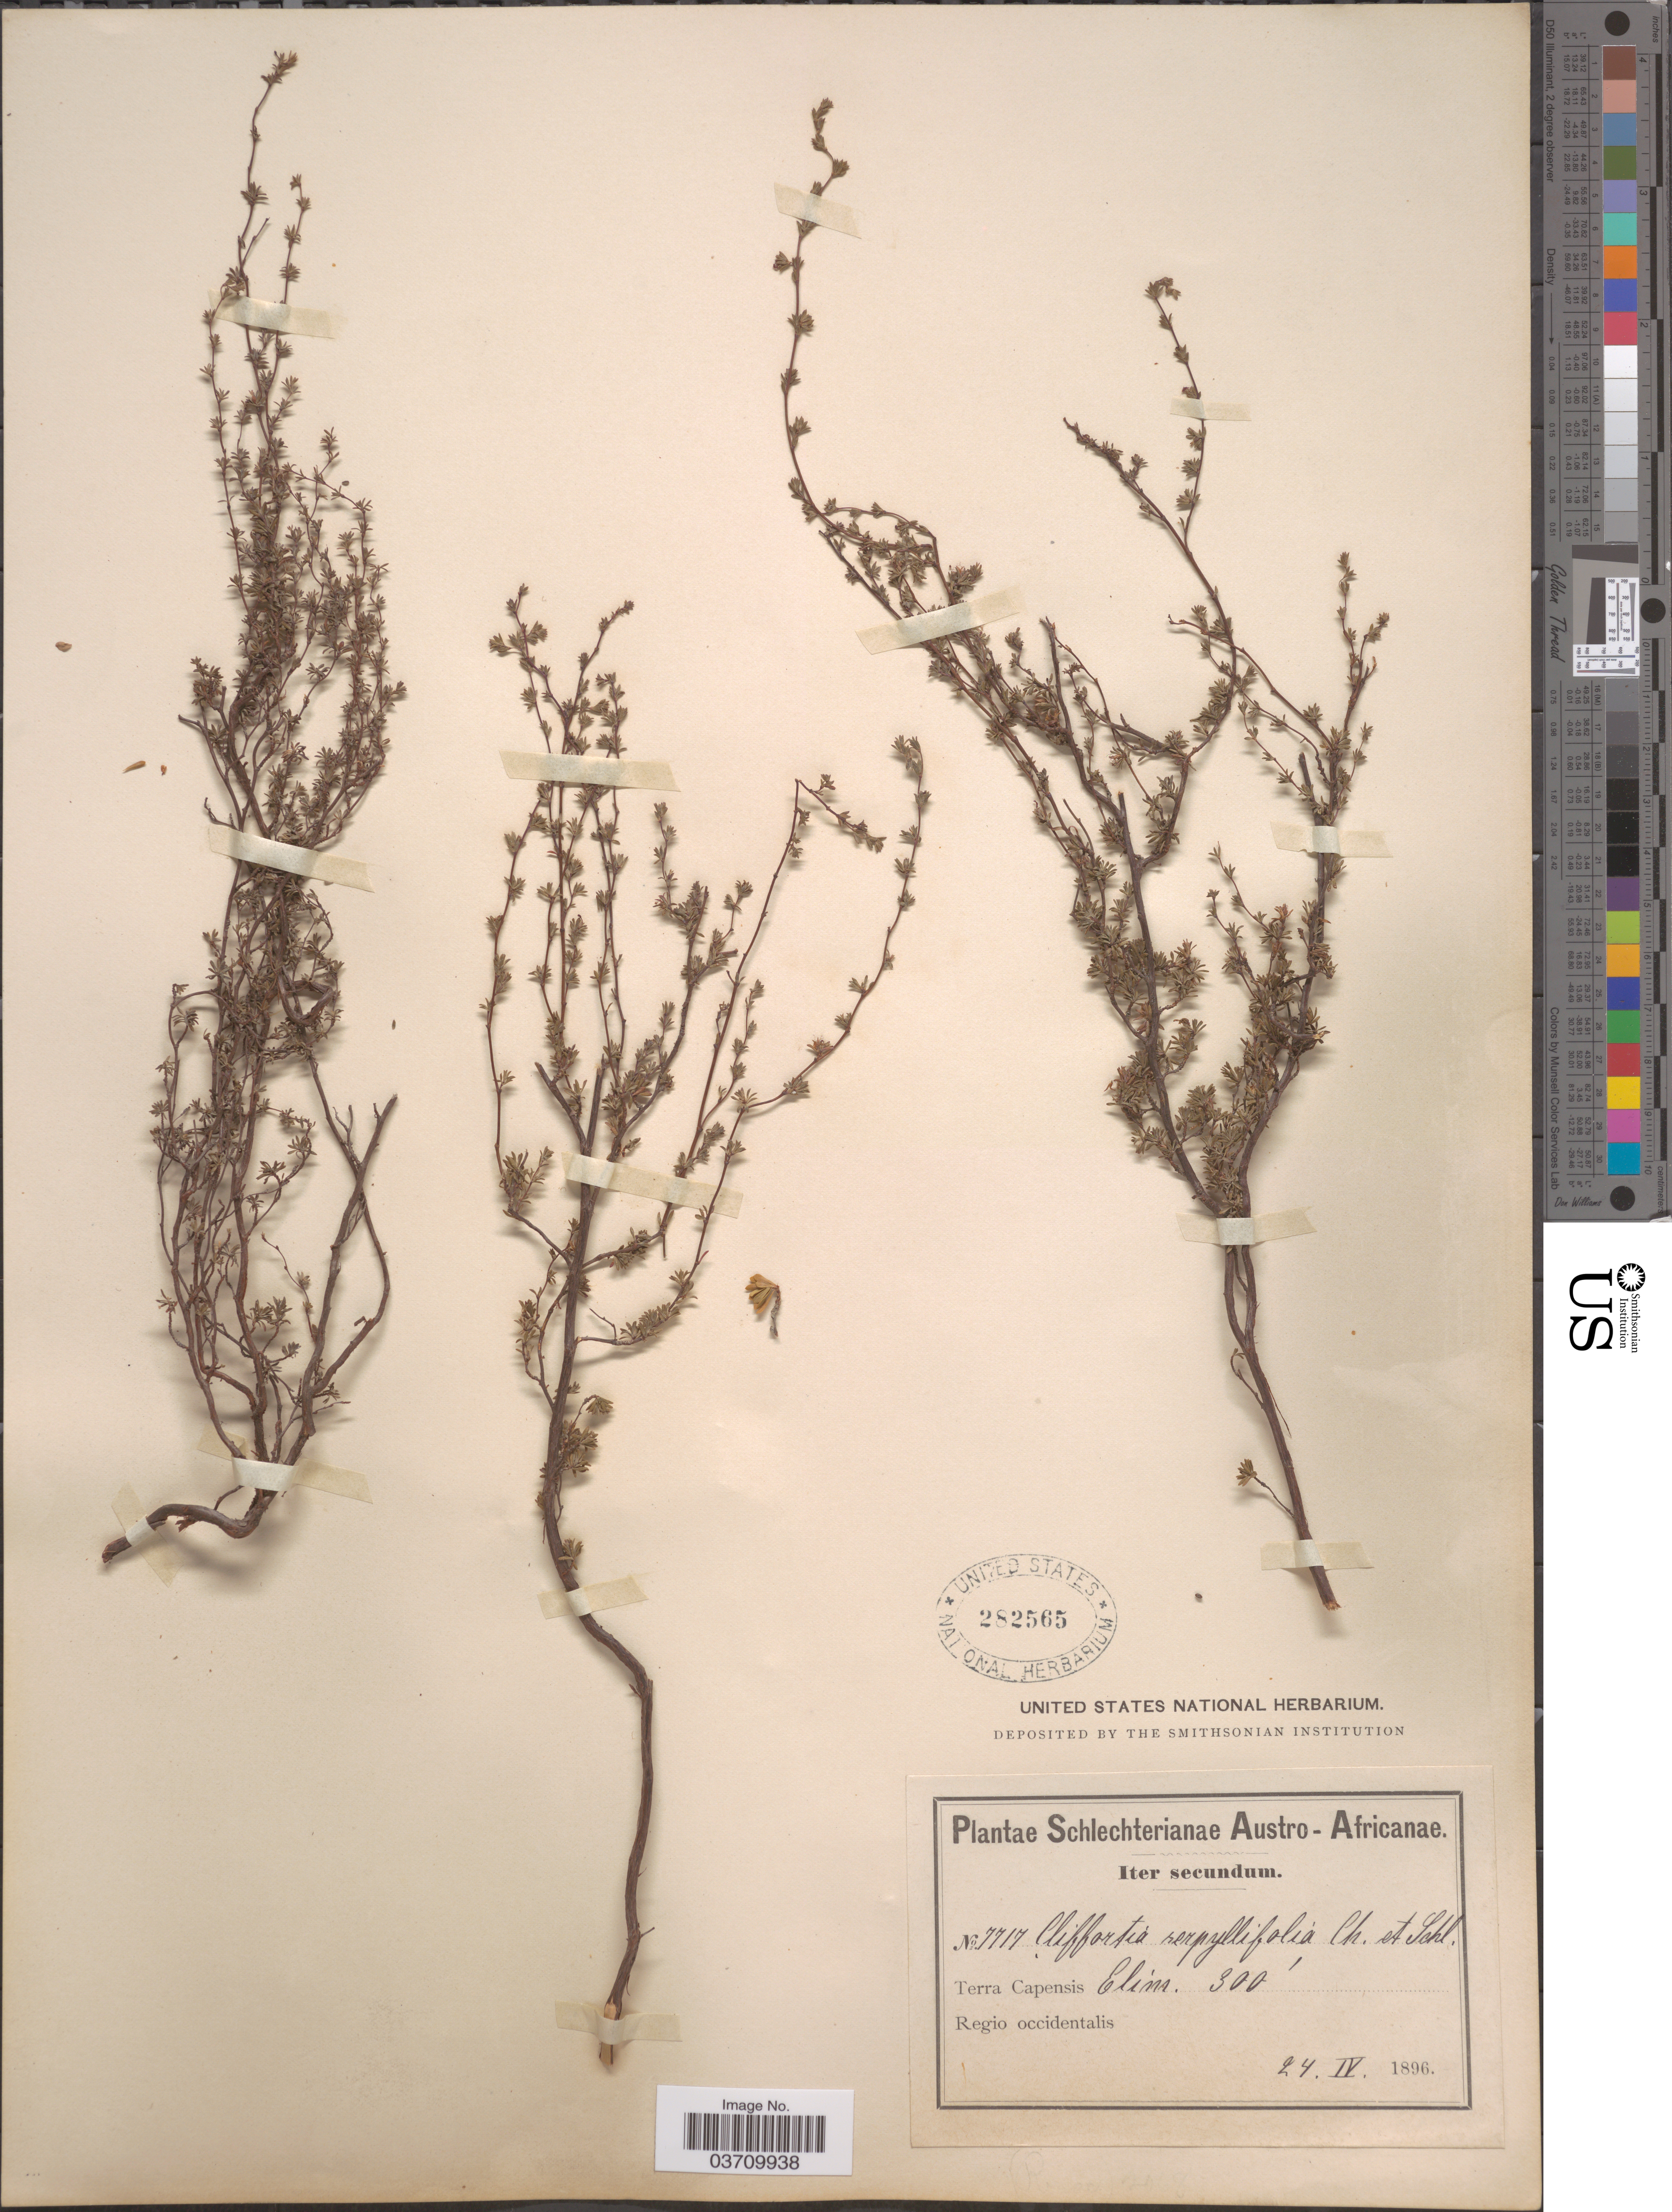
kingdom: Plantae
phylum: Tracheophyta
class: Magnoliopsida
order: Rosales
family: Rosaceae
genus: Cliffortia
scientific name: Cliffortia serpyllifolia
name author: Cham. & Schltdl.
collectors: Schlechter, --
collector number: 7717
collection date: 1896-04-24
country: South Africa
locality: Austro-Africanae. Terra Capensis. Regio occidentalis. Elim.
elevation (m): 91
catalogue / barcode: US 282565